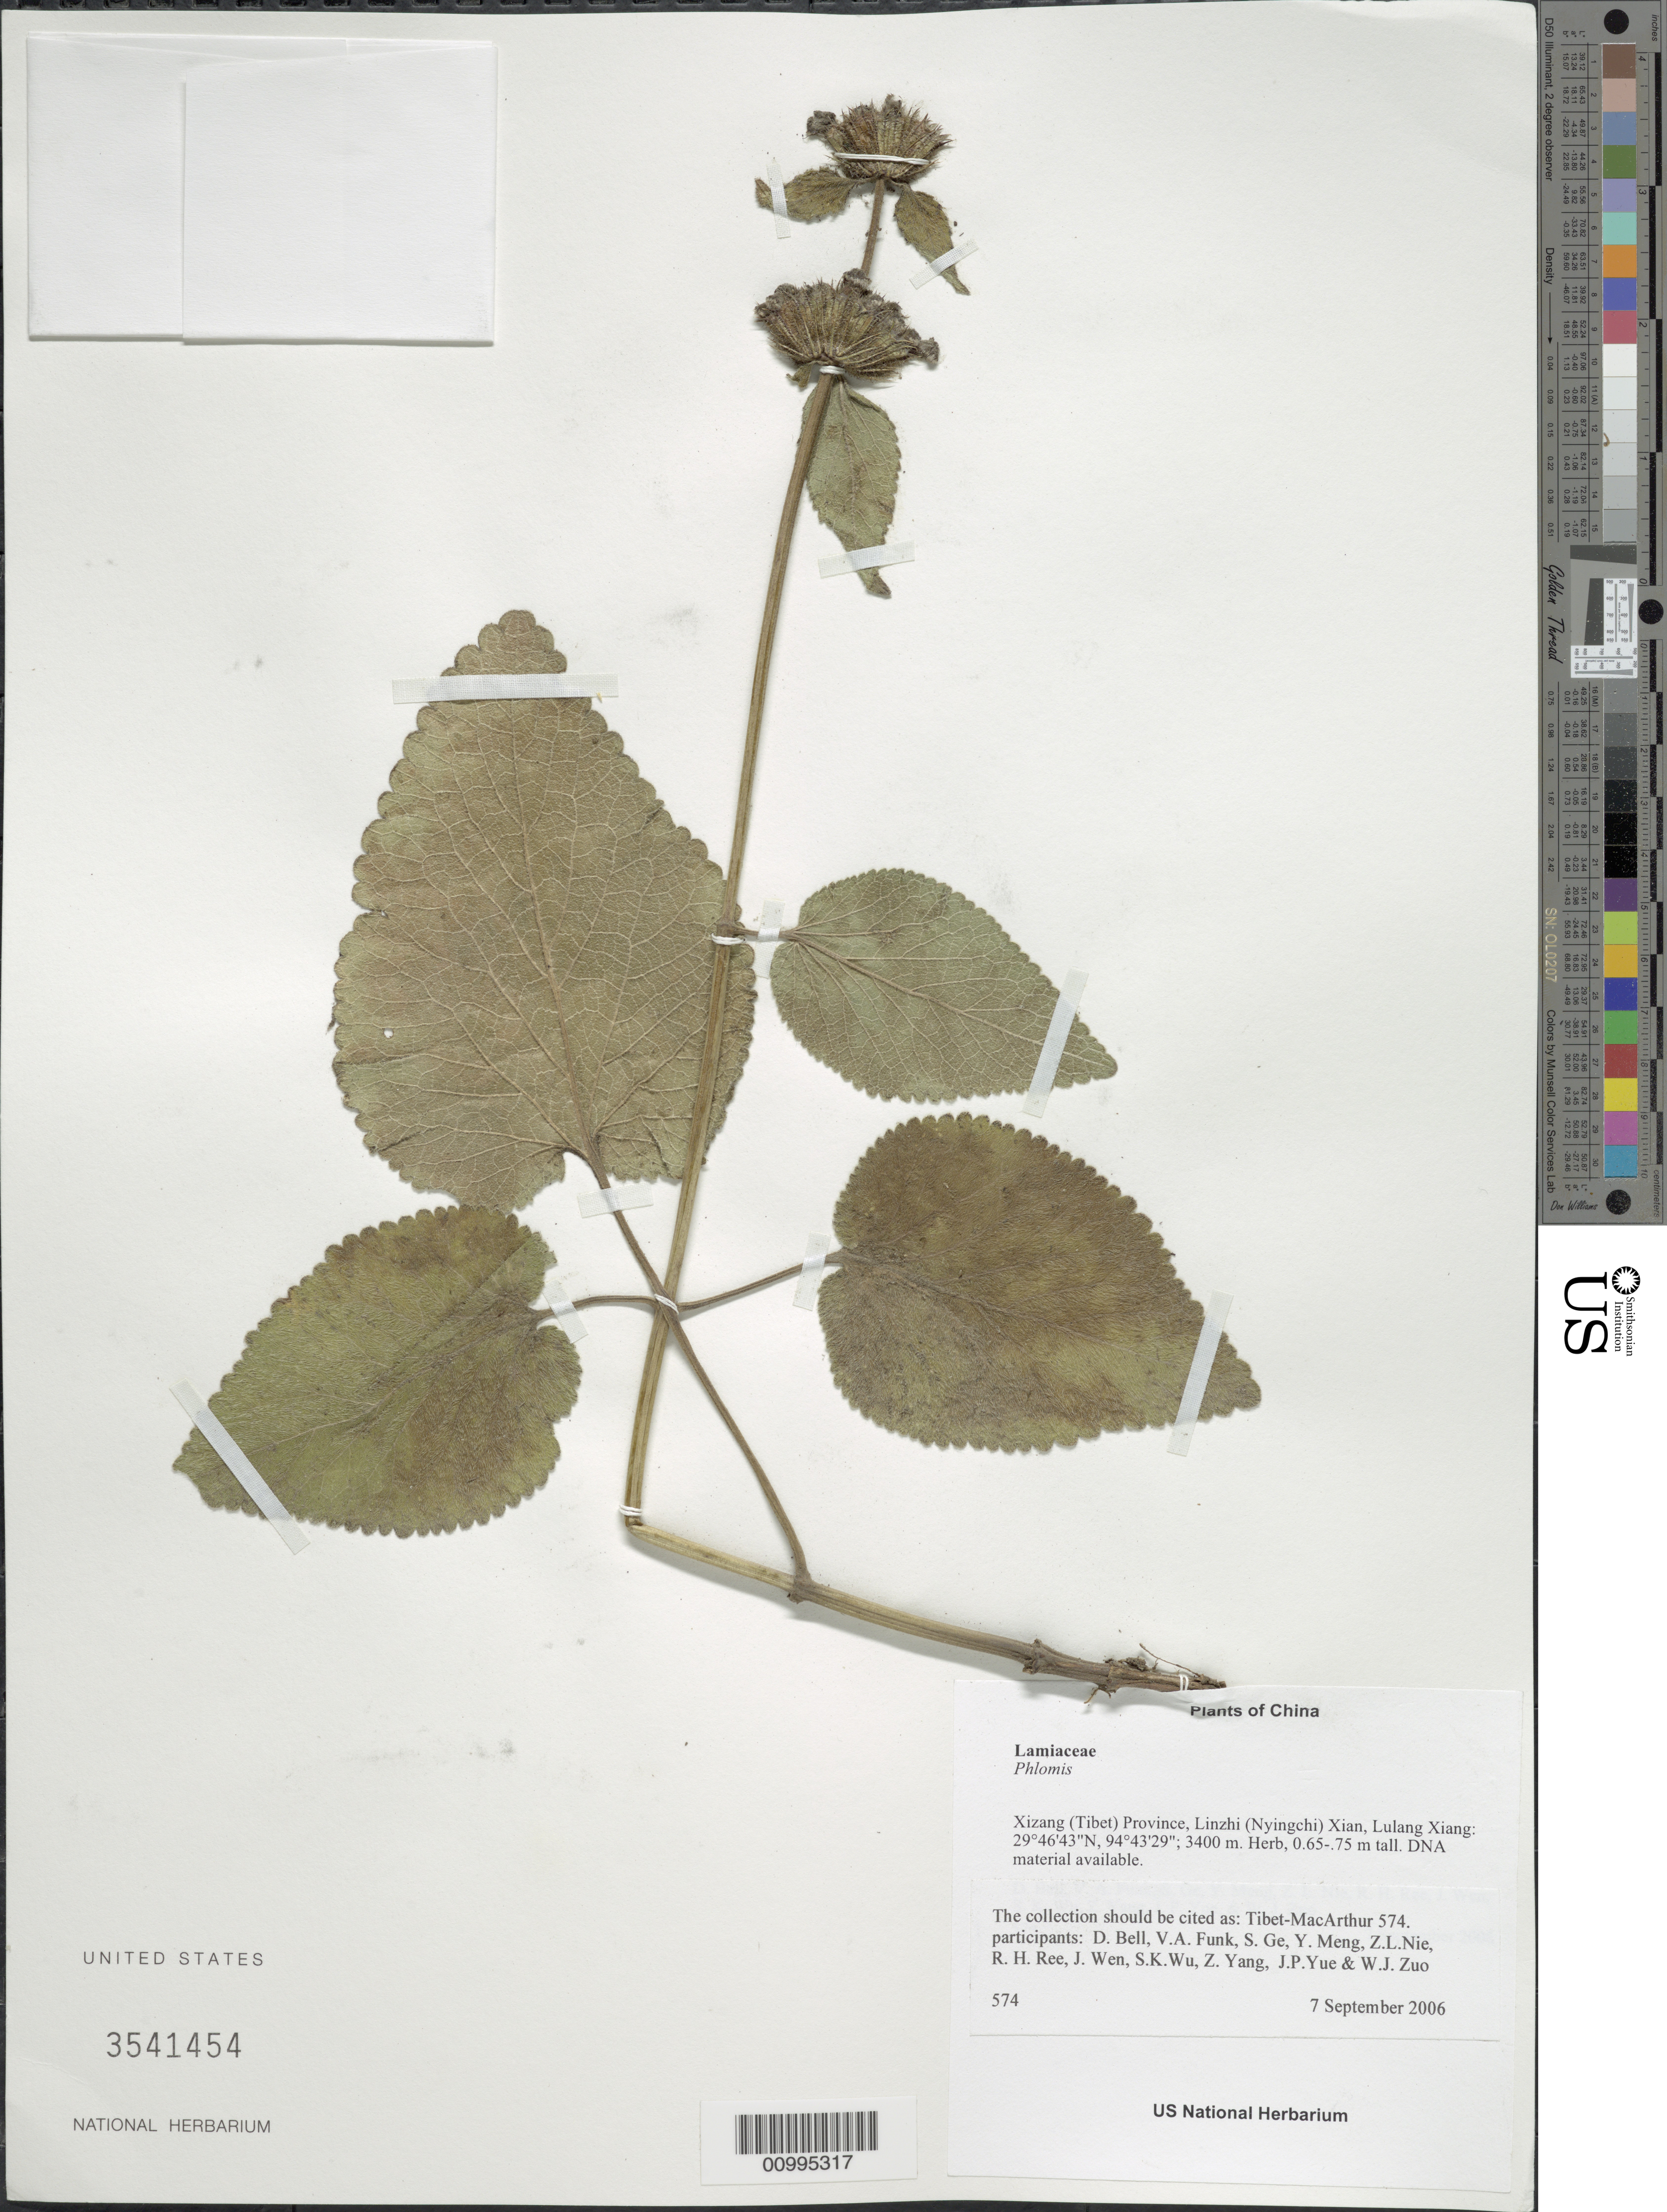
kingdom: Plantae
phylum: Tracheophyta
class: Magnoliopsida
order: Lamiales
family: Lamiaceae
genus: Phlomis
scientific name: Phlomis sp.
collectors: Tibet-MacArthur, D. A. Bell, V. Funk, S. Ge, Y. Meng, Z. Nie, R. Ree, J. Wen, S. K. Wu, Z. Yang, J. Yue & W. Zuo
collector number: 574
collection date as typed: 07 Sep 2006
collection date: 2006-09-07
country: China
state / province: Xizang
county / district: Linzhi (Nyingchi) Xian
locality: Lulang Xiang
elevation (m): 3400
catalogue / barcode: US 3541454